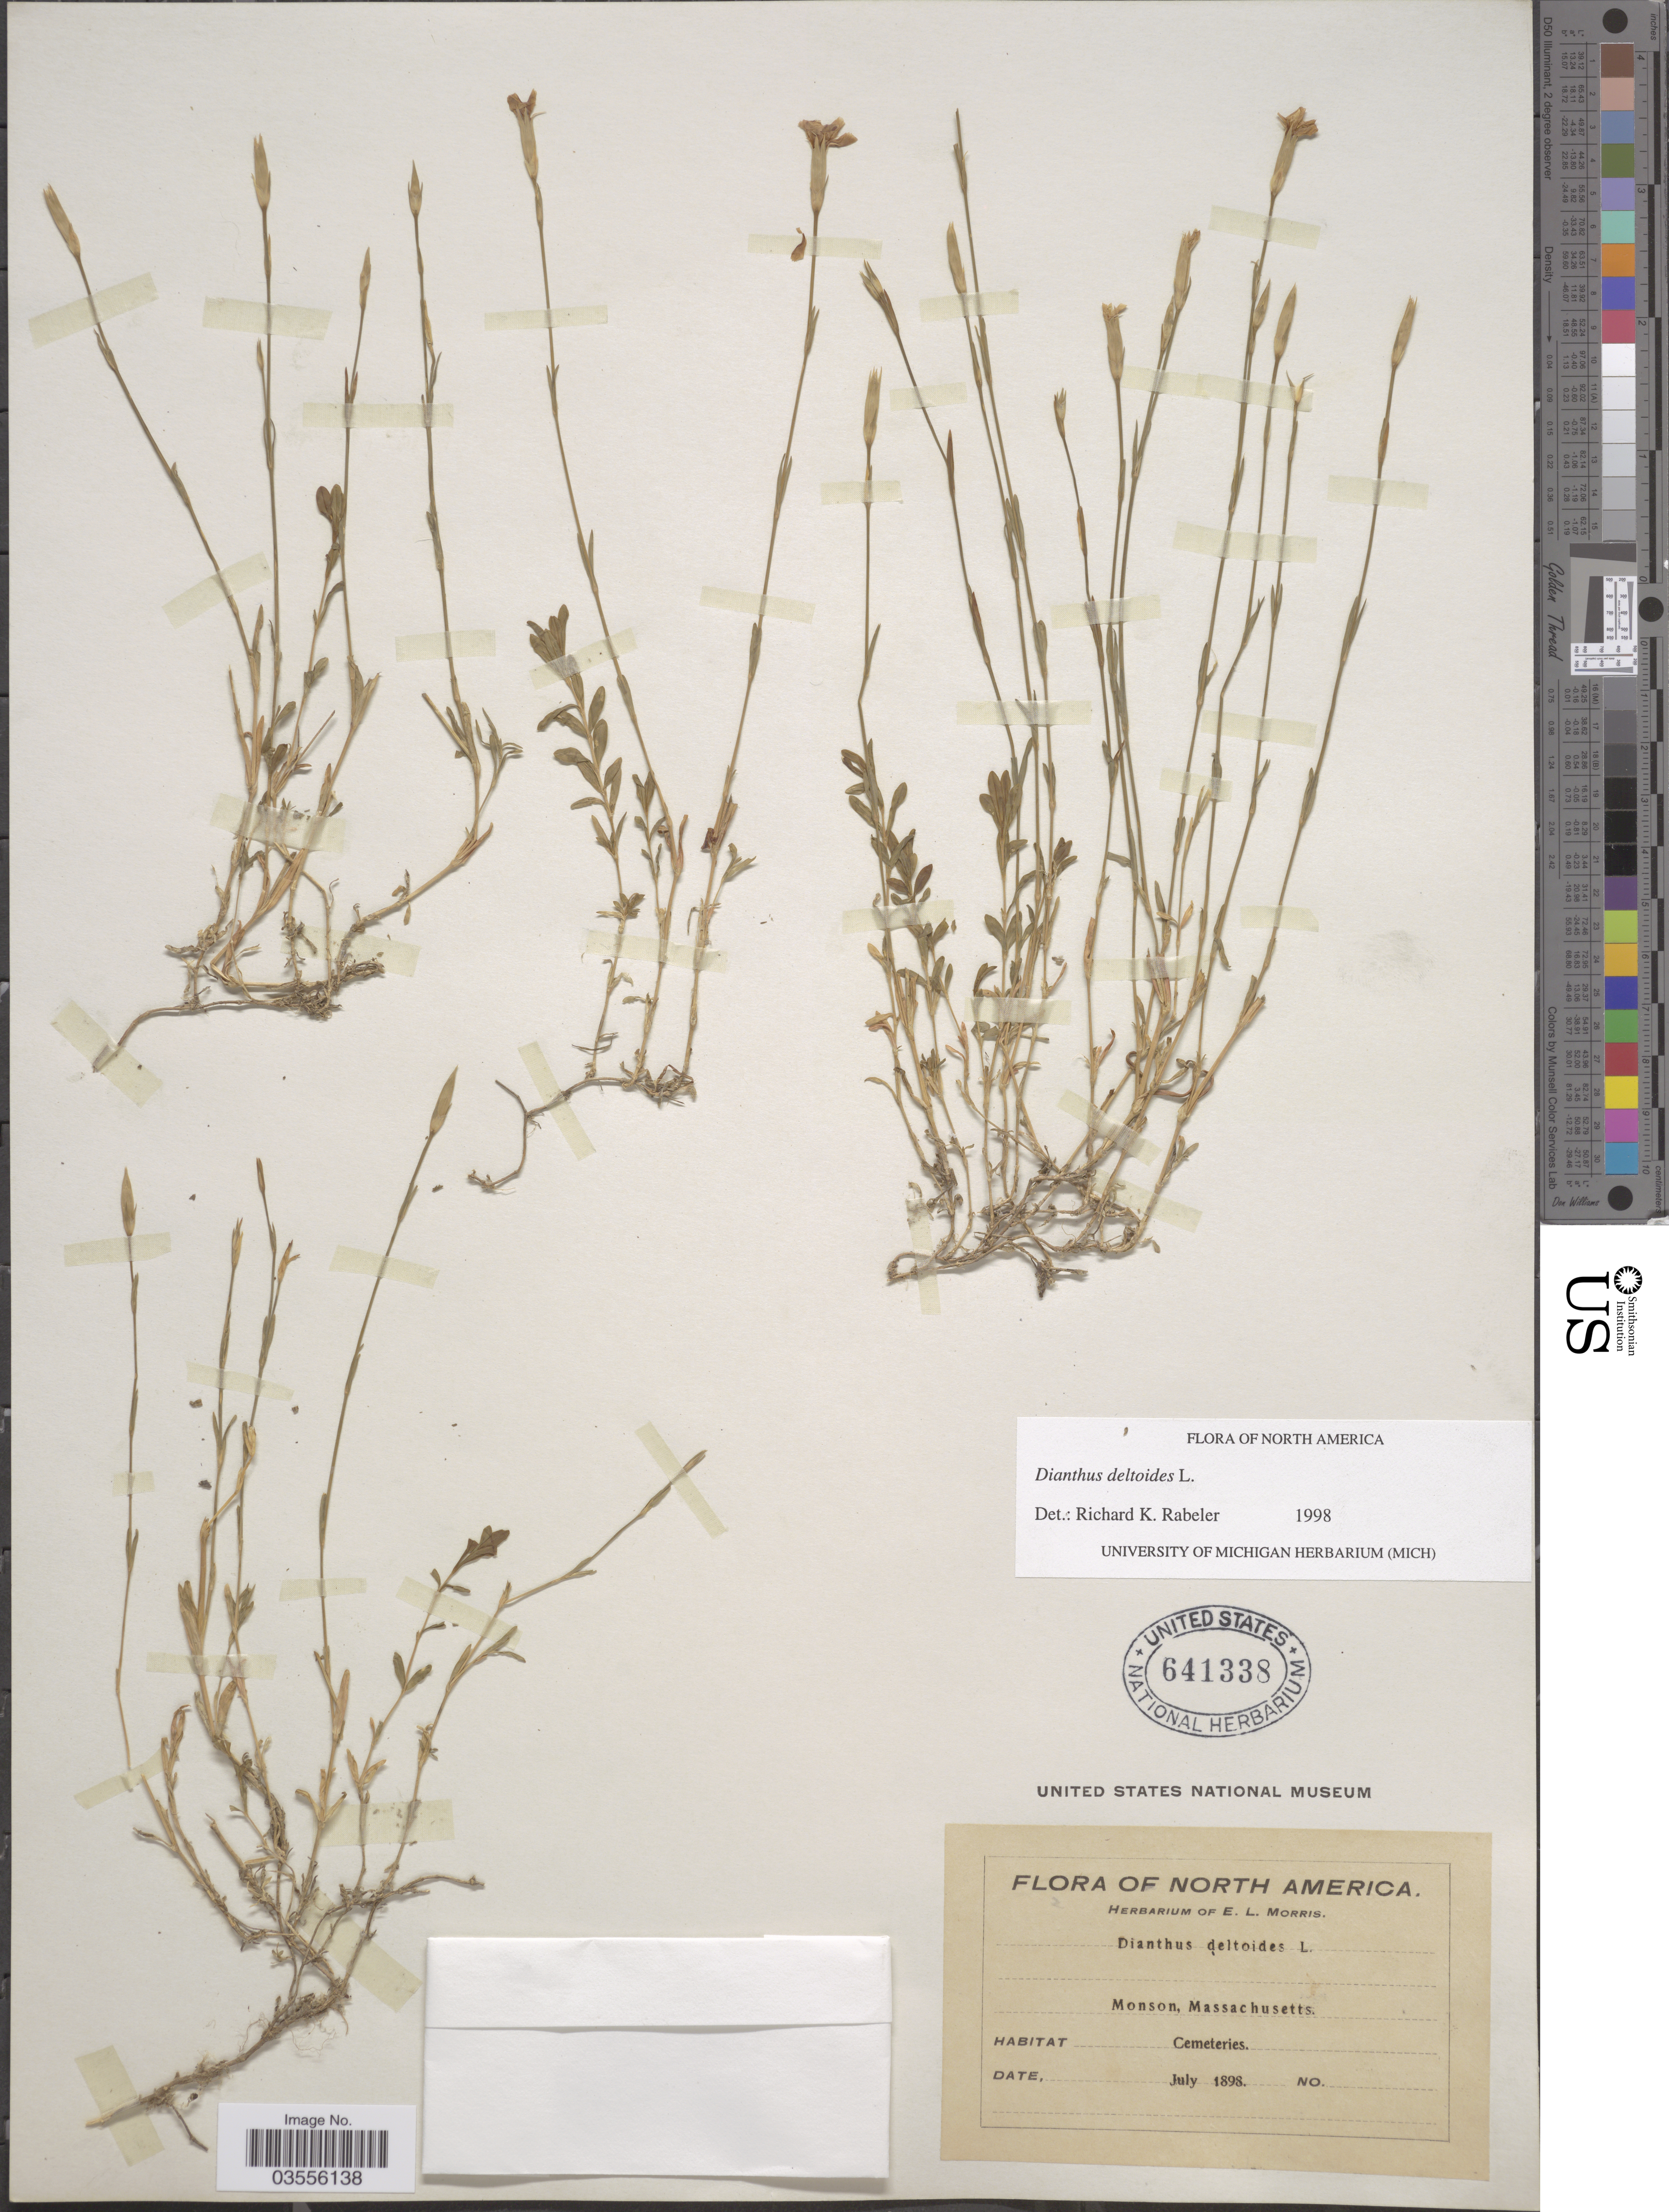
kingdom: Plantae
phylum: Tracheophyta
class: Magnoliopsida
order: Caryophyllales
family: Caryophyllaceae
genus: Dianthus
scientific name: Dianthus deltoides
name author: L.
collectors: ex herb. Of E. L. Morris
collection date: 1898-07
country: United States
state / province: Massachusetts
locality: Monson. Cemeteries.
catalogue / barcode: US 641338